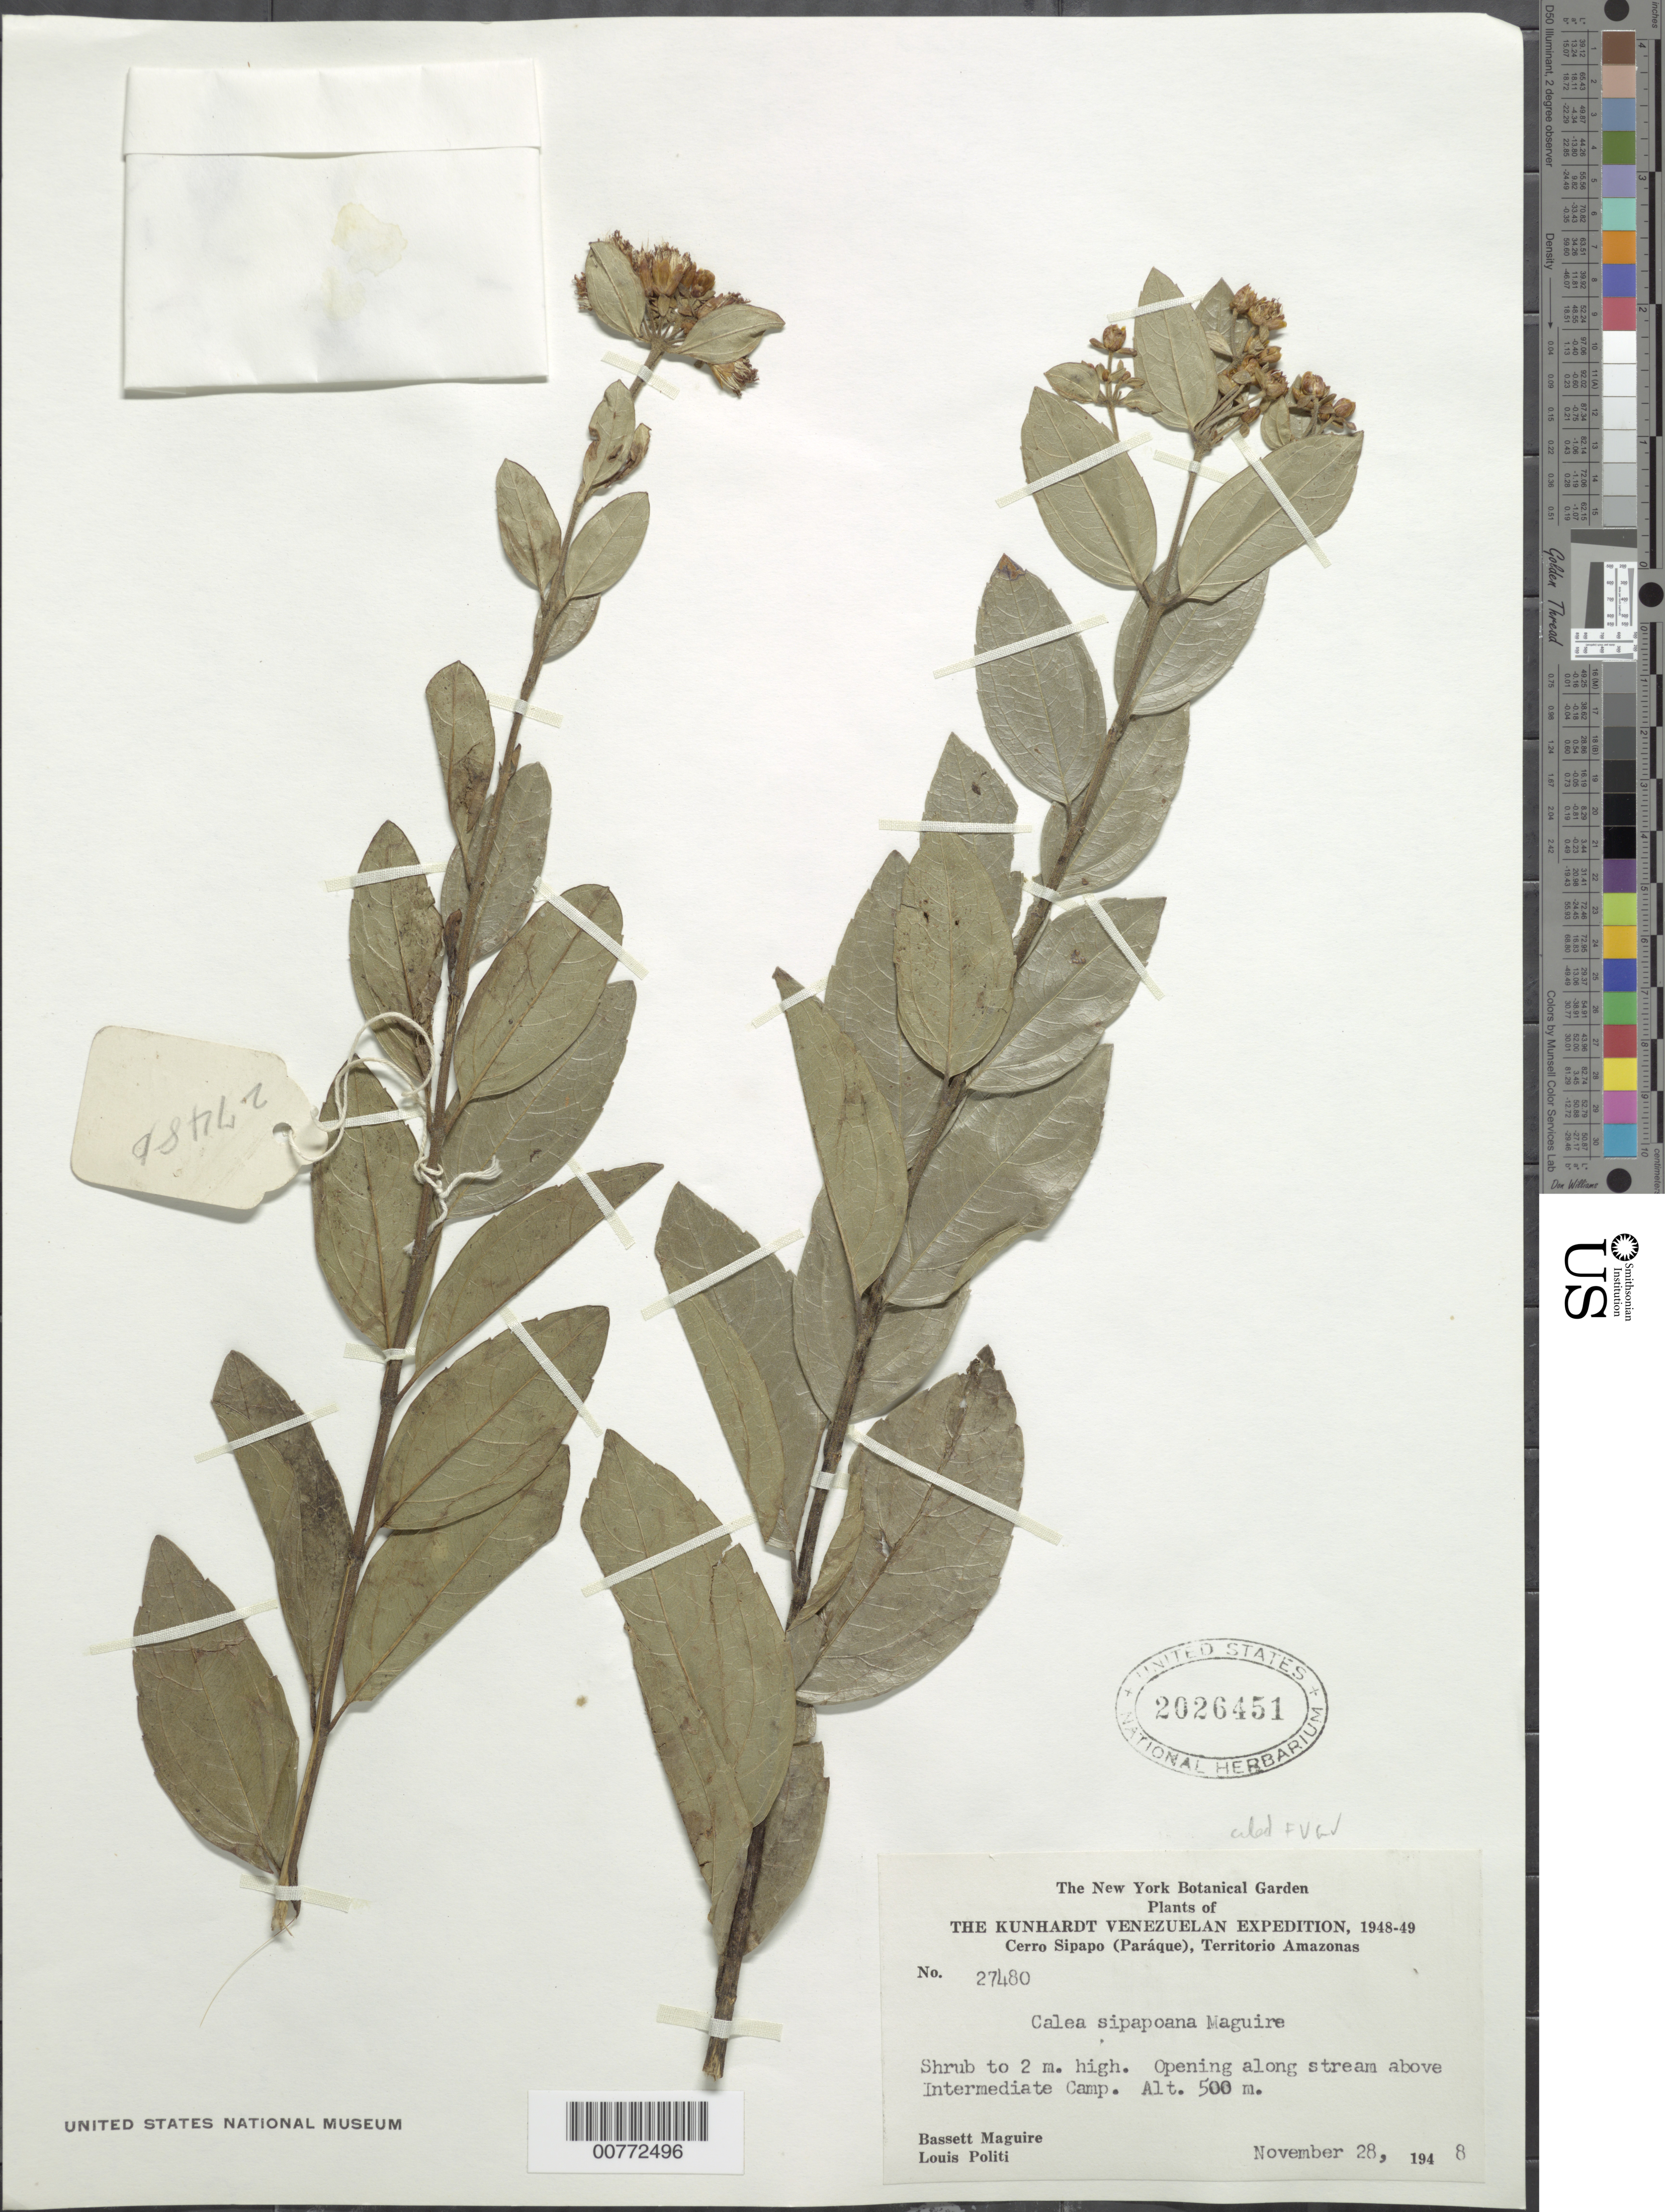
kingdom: Plantae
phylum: Tracheophyta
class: Magnoliopsida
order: Asterales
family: Asteraceae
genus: Calea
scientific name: Calea sipapoana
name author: Maguire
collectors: B. Maguire & L. Politi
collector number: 27480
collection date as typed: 28-Nov-48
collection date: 1948-11-28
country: Venezuela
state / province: Amazonas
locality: Cerro Sipapo (Paráque), Intermediate Camp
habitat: Opening along creek above intermediate camp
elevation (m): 500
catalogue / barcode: US 2026451